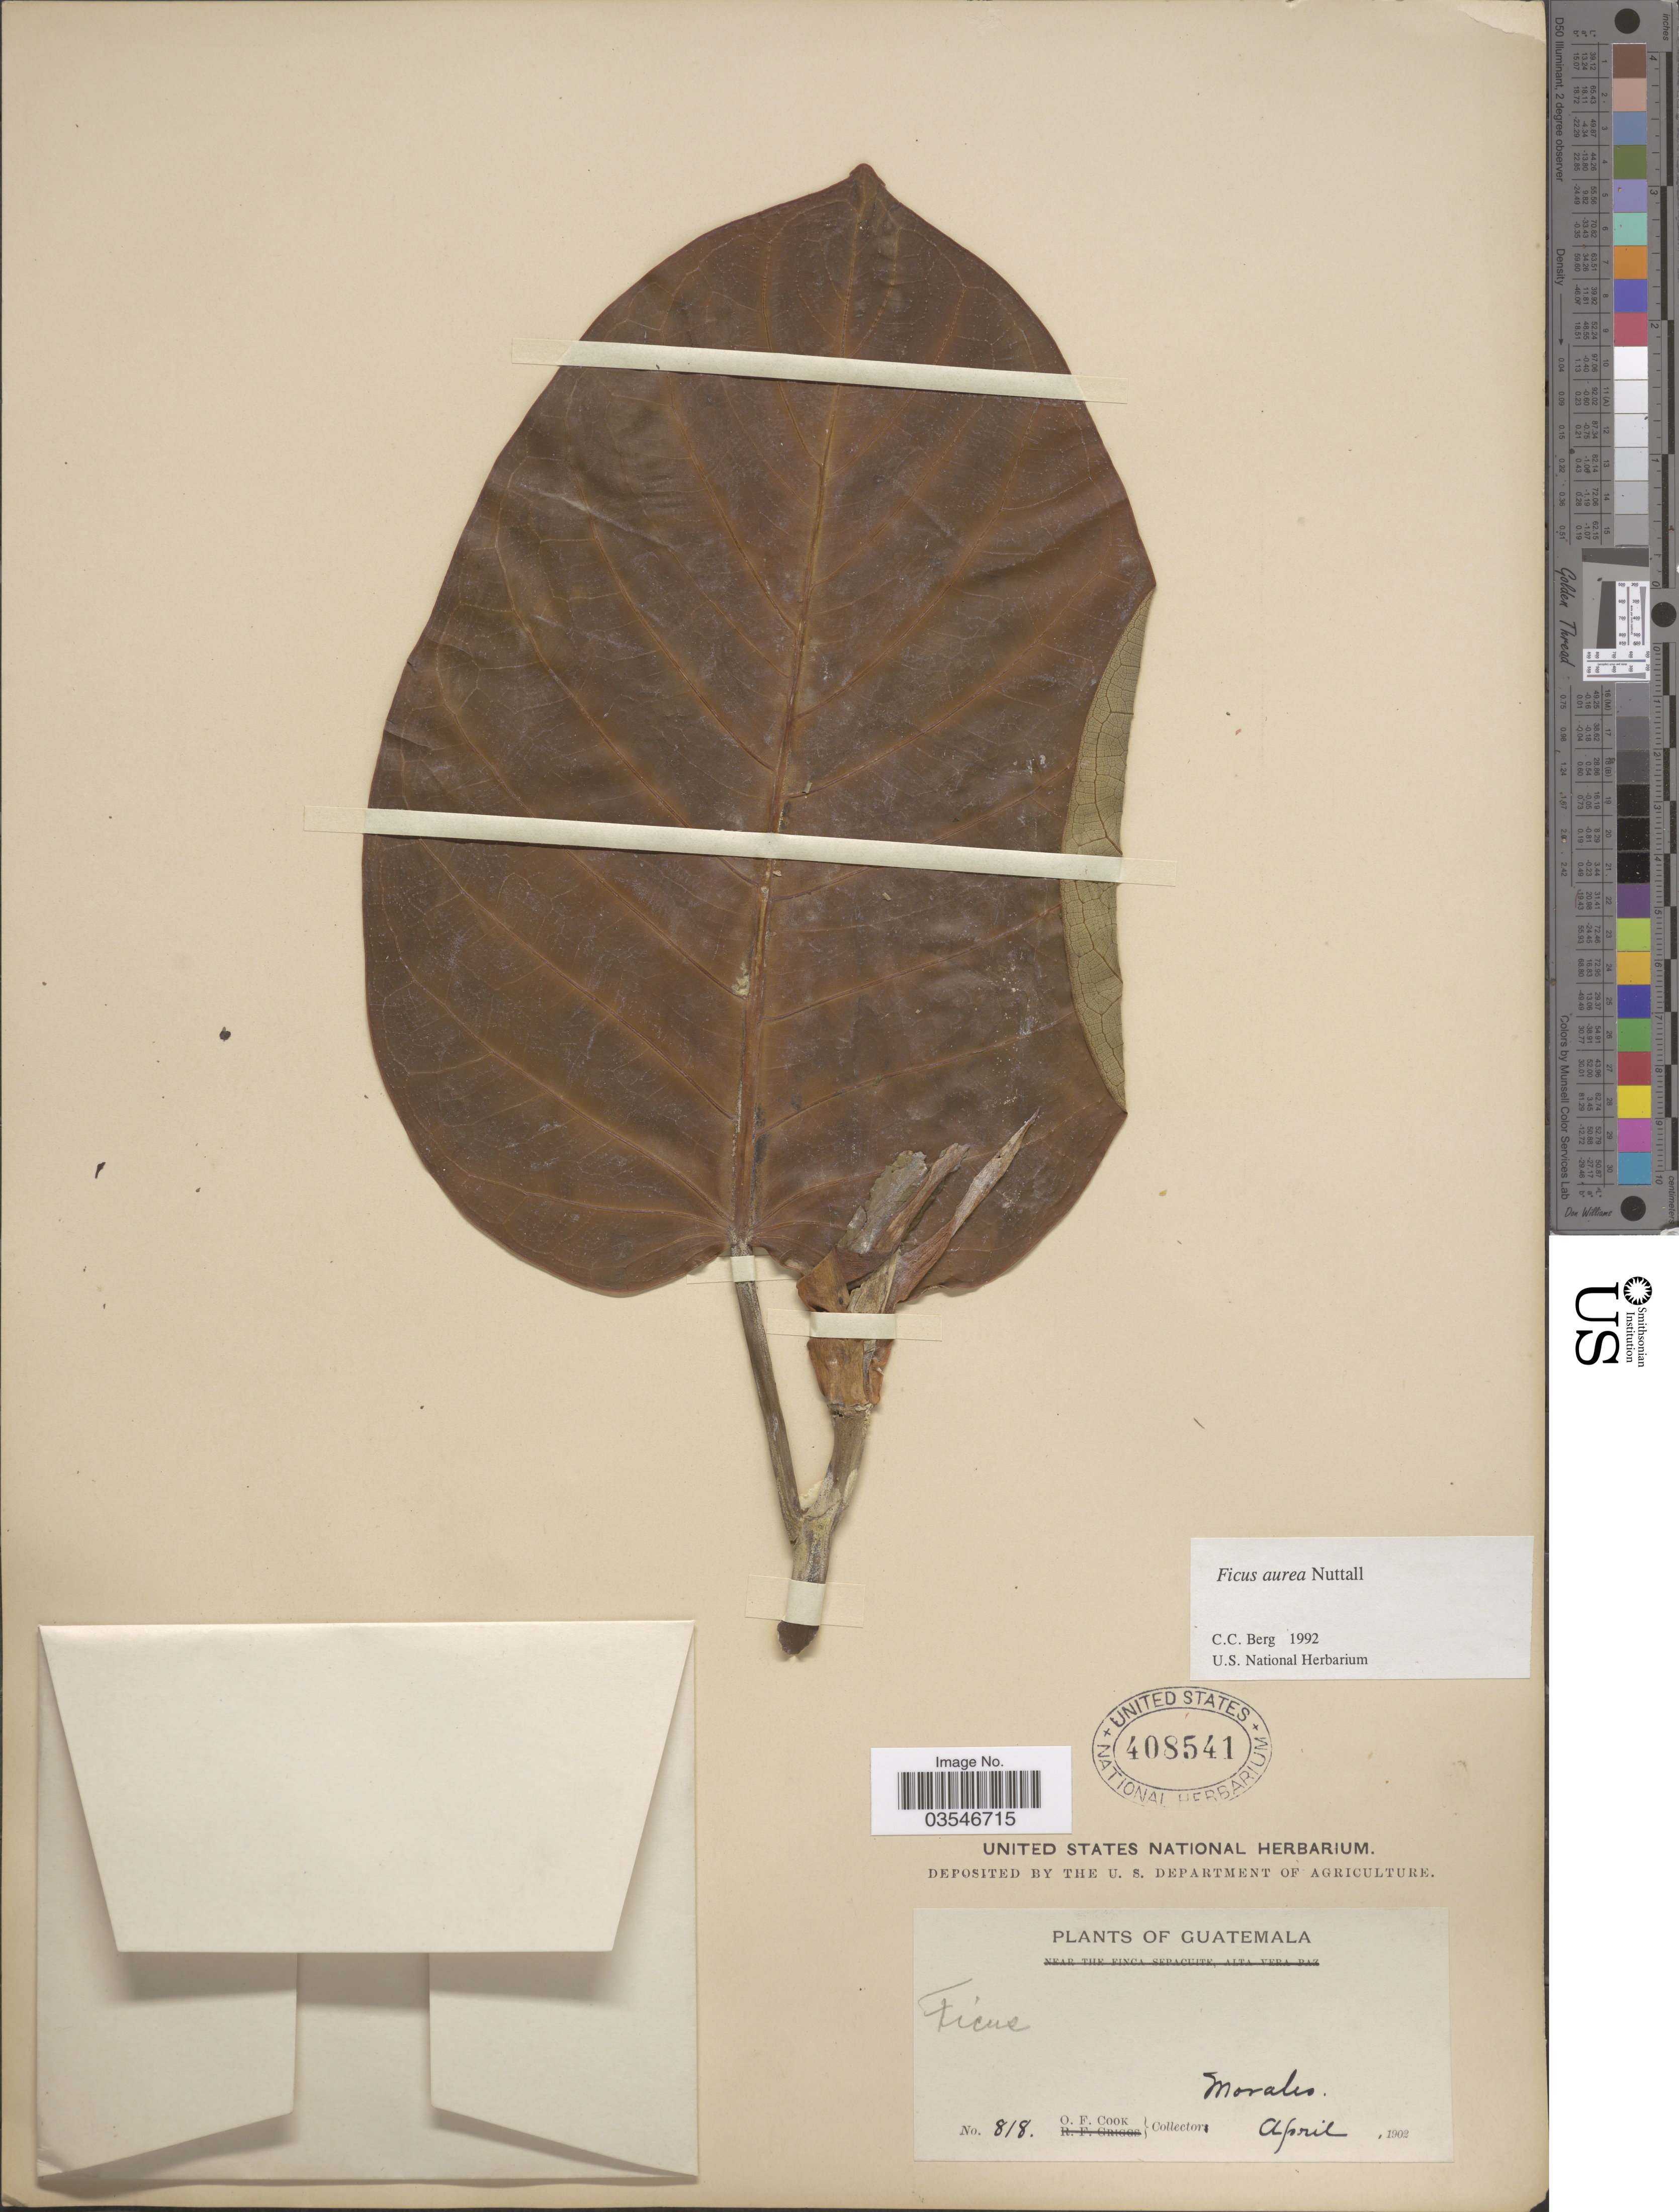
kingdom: Plantae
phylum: Tracheophyta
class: Magnoliopsida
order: Rosales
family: Moraceae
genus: Ficus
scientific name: Ficus aurea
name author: Nutt.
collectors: O. F. Cook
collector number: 818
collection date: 1902-04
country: Guatemala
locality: Morales.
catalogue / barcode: US 408541